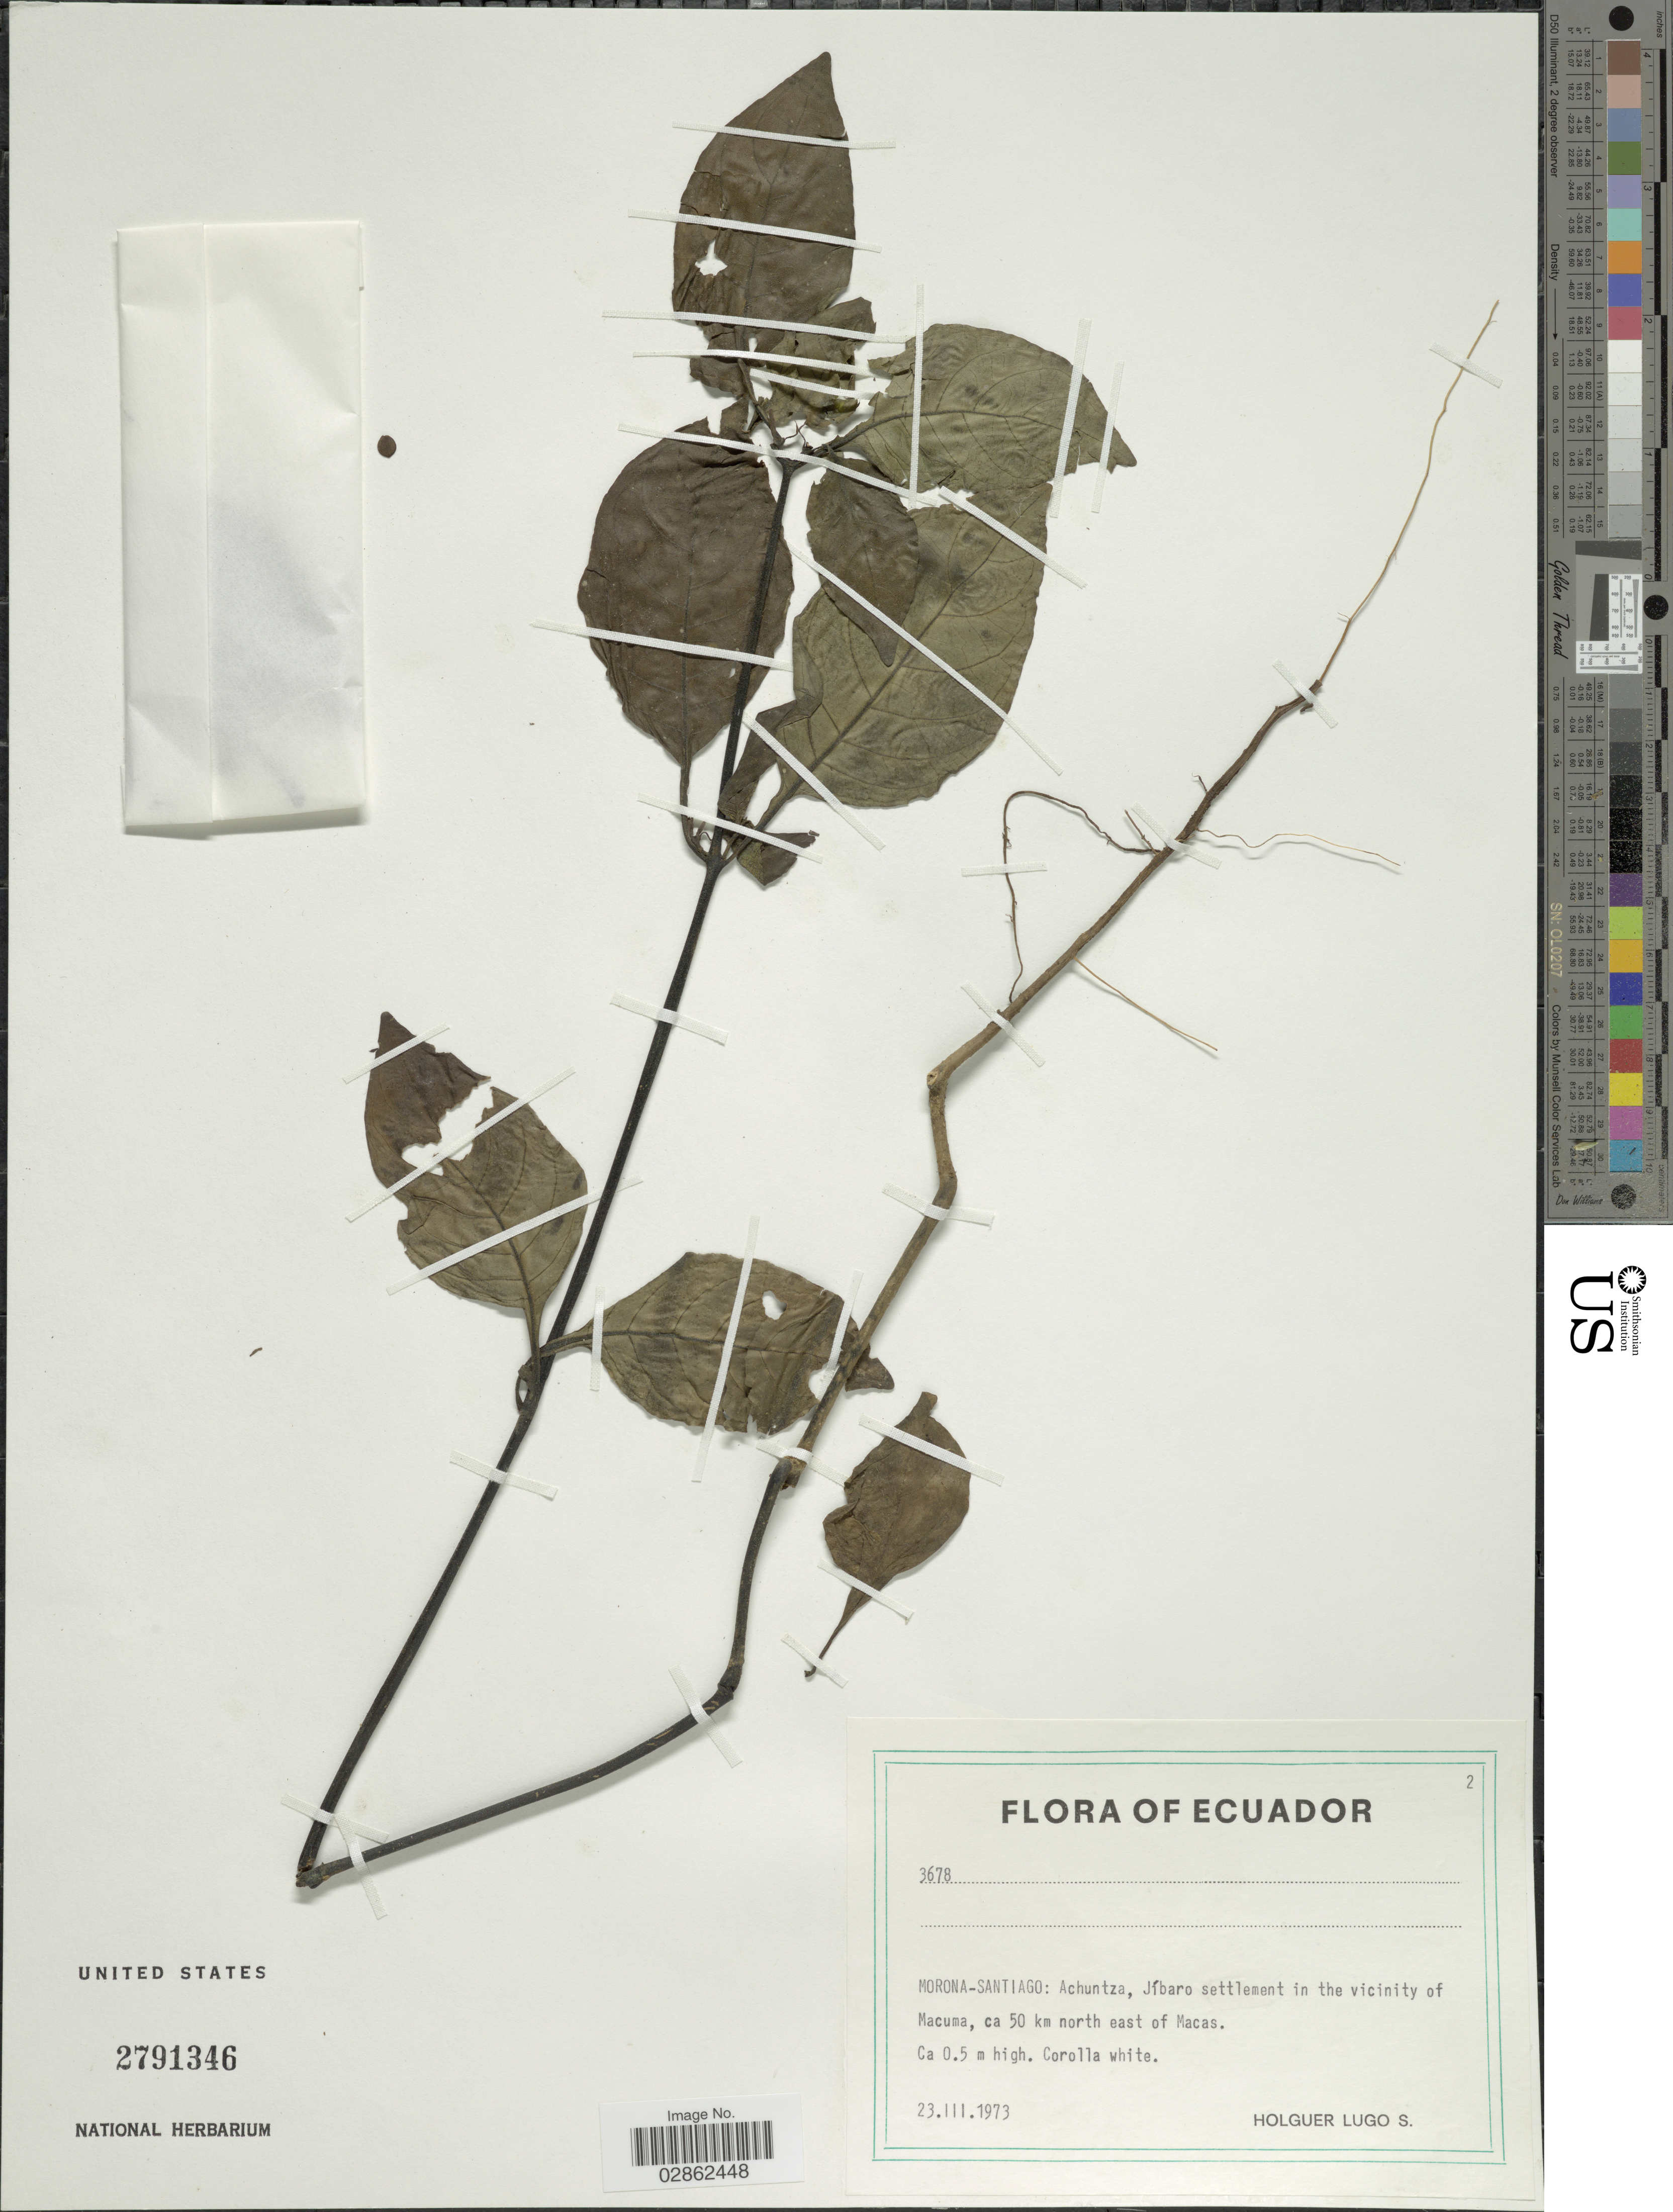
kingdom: Plantae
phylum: Tracheophyta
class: Magnoliopsida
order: Lamiales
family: Acanthaceae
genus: Ruellia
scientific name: Ruellia tubiflora f. alba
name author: Leonard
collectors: H. Lugo S.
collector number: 3678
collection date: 1973-03-23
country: Ecuador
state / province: Morona-Santiago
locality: Achuntza, Jíbaro settlement in the vicinity of Macuma, ca 50 km north east of Macas.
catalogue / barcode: US 2791346